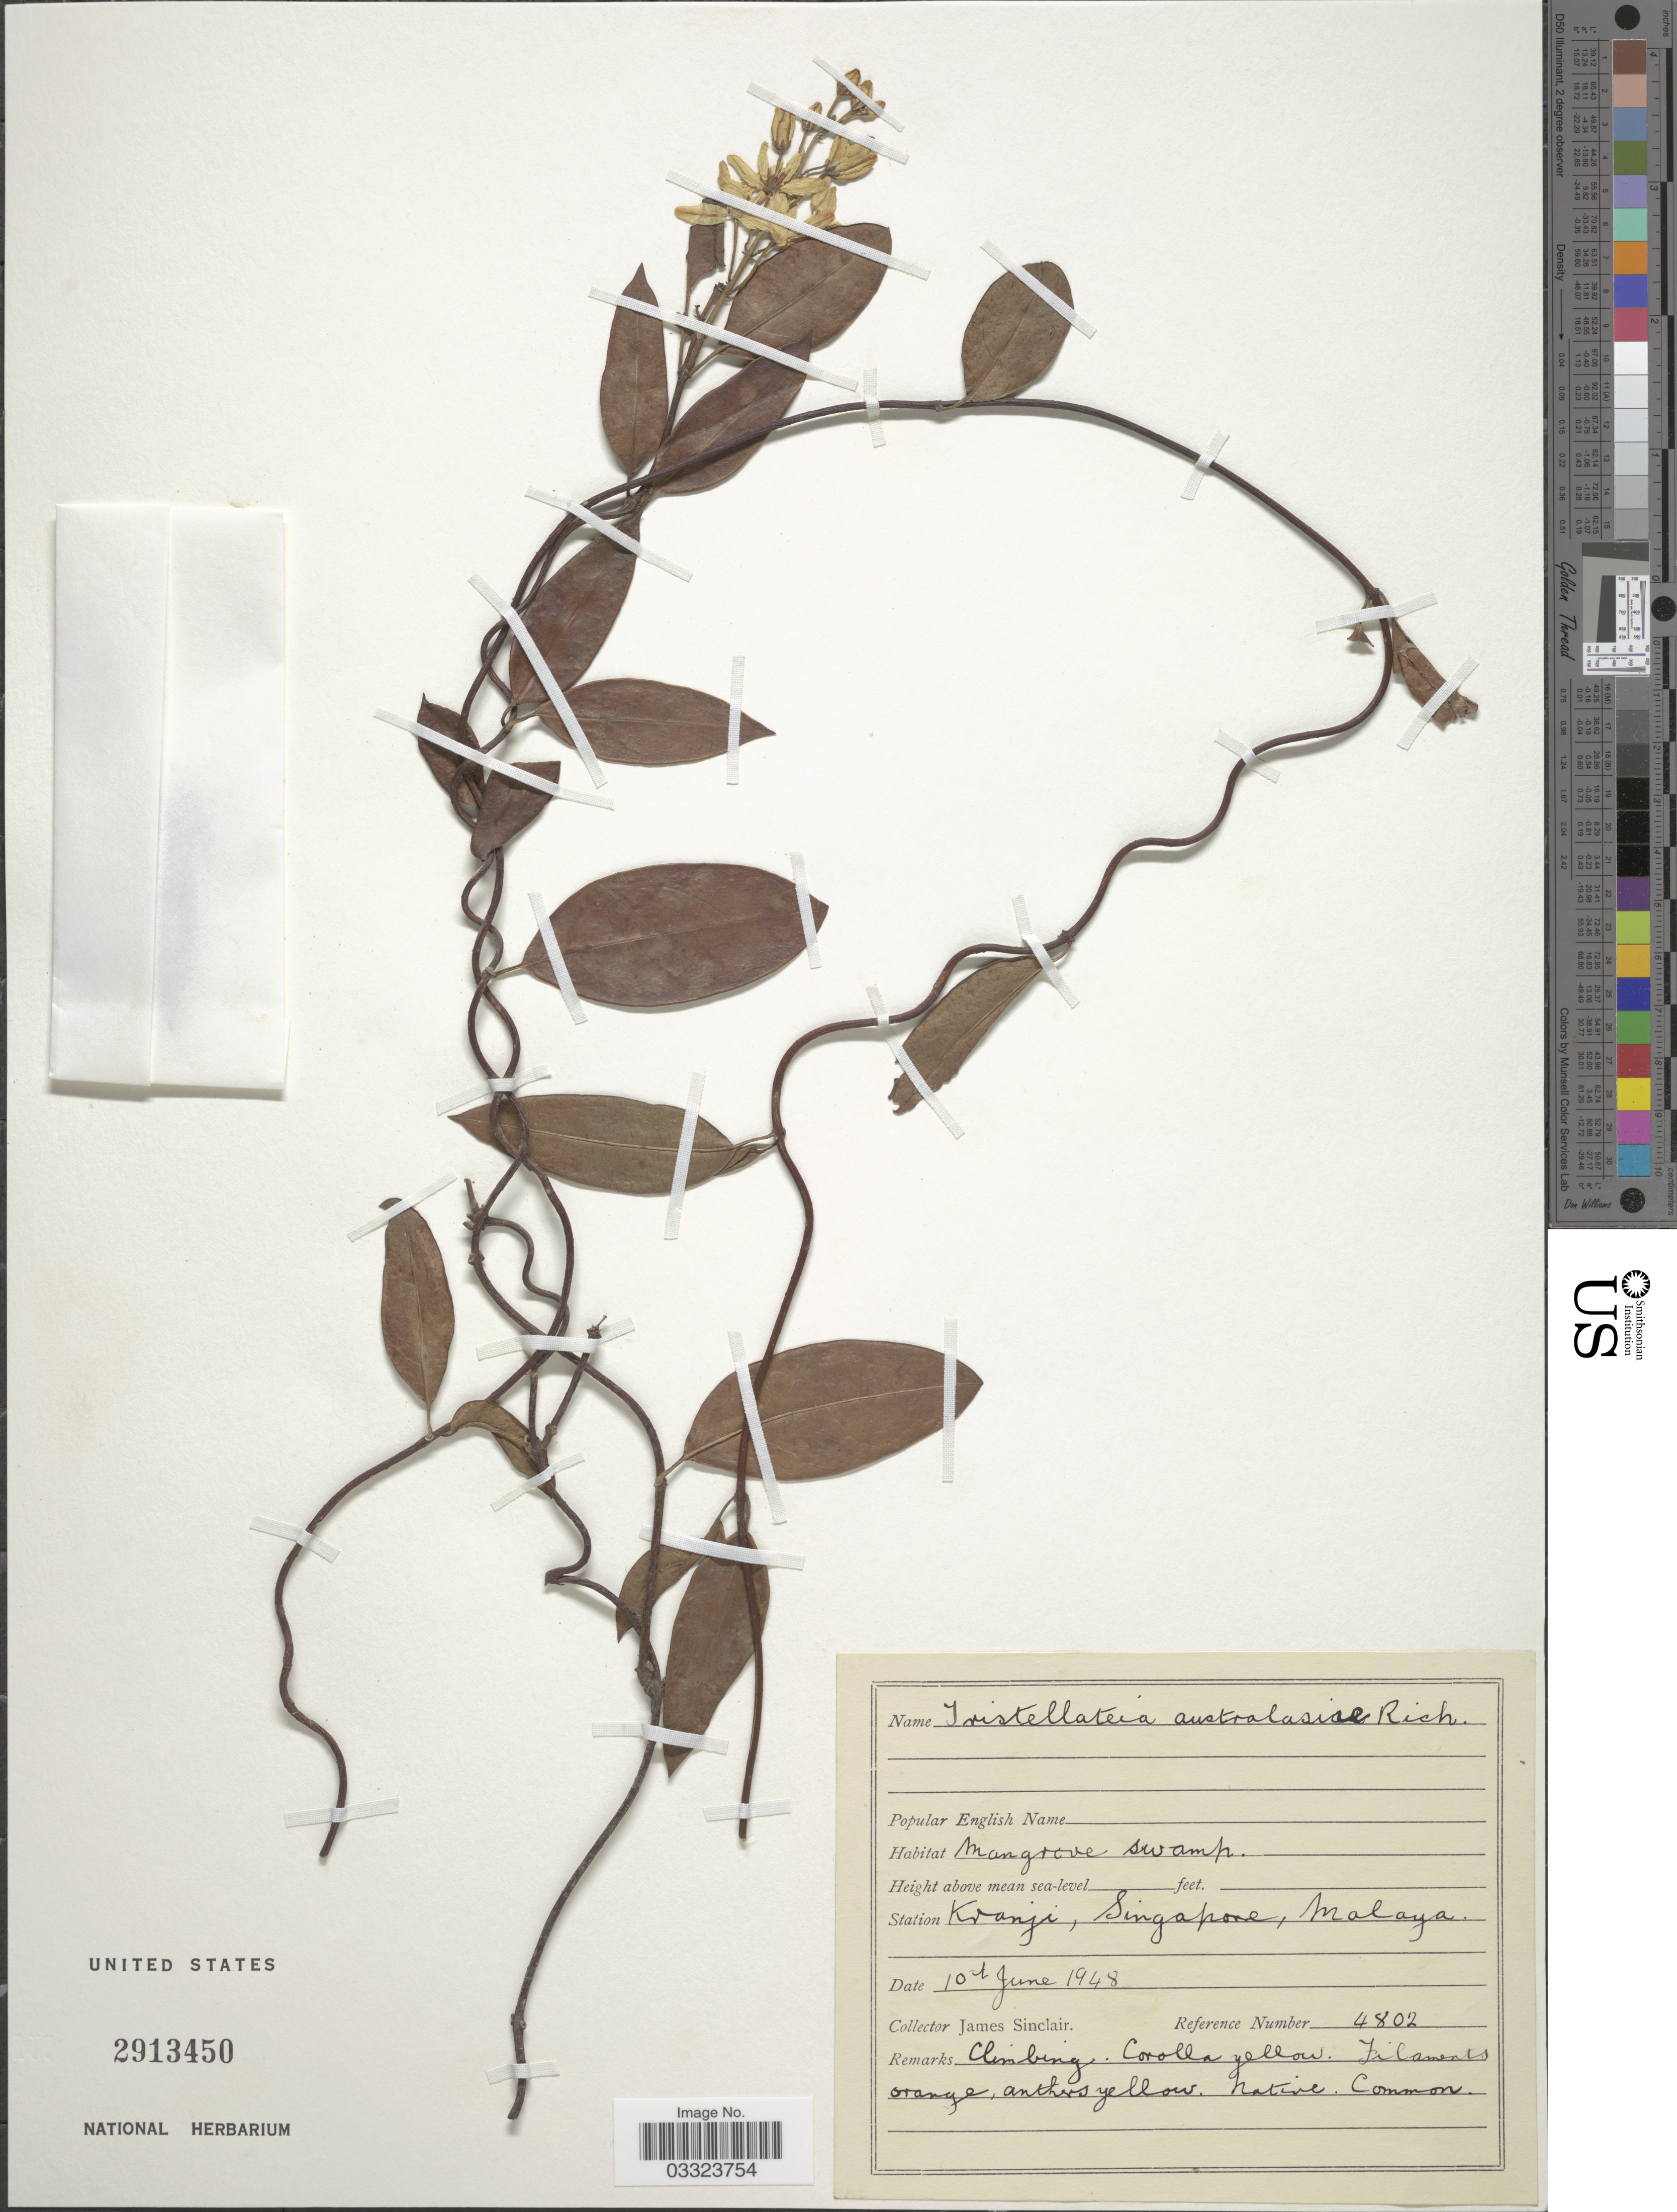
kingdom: Plantae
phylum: Tracheophyta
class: Magnoliopsida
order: Malpighiales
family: Malpighiaceae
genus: Tristellateia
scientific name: Tristellateia australasiae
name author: A. Rich.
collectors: J. Sinclair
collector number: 4802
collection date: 1948-06-10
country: Singapore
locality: Kranji, Singapore, Malaya.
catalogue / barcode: US 2913450